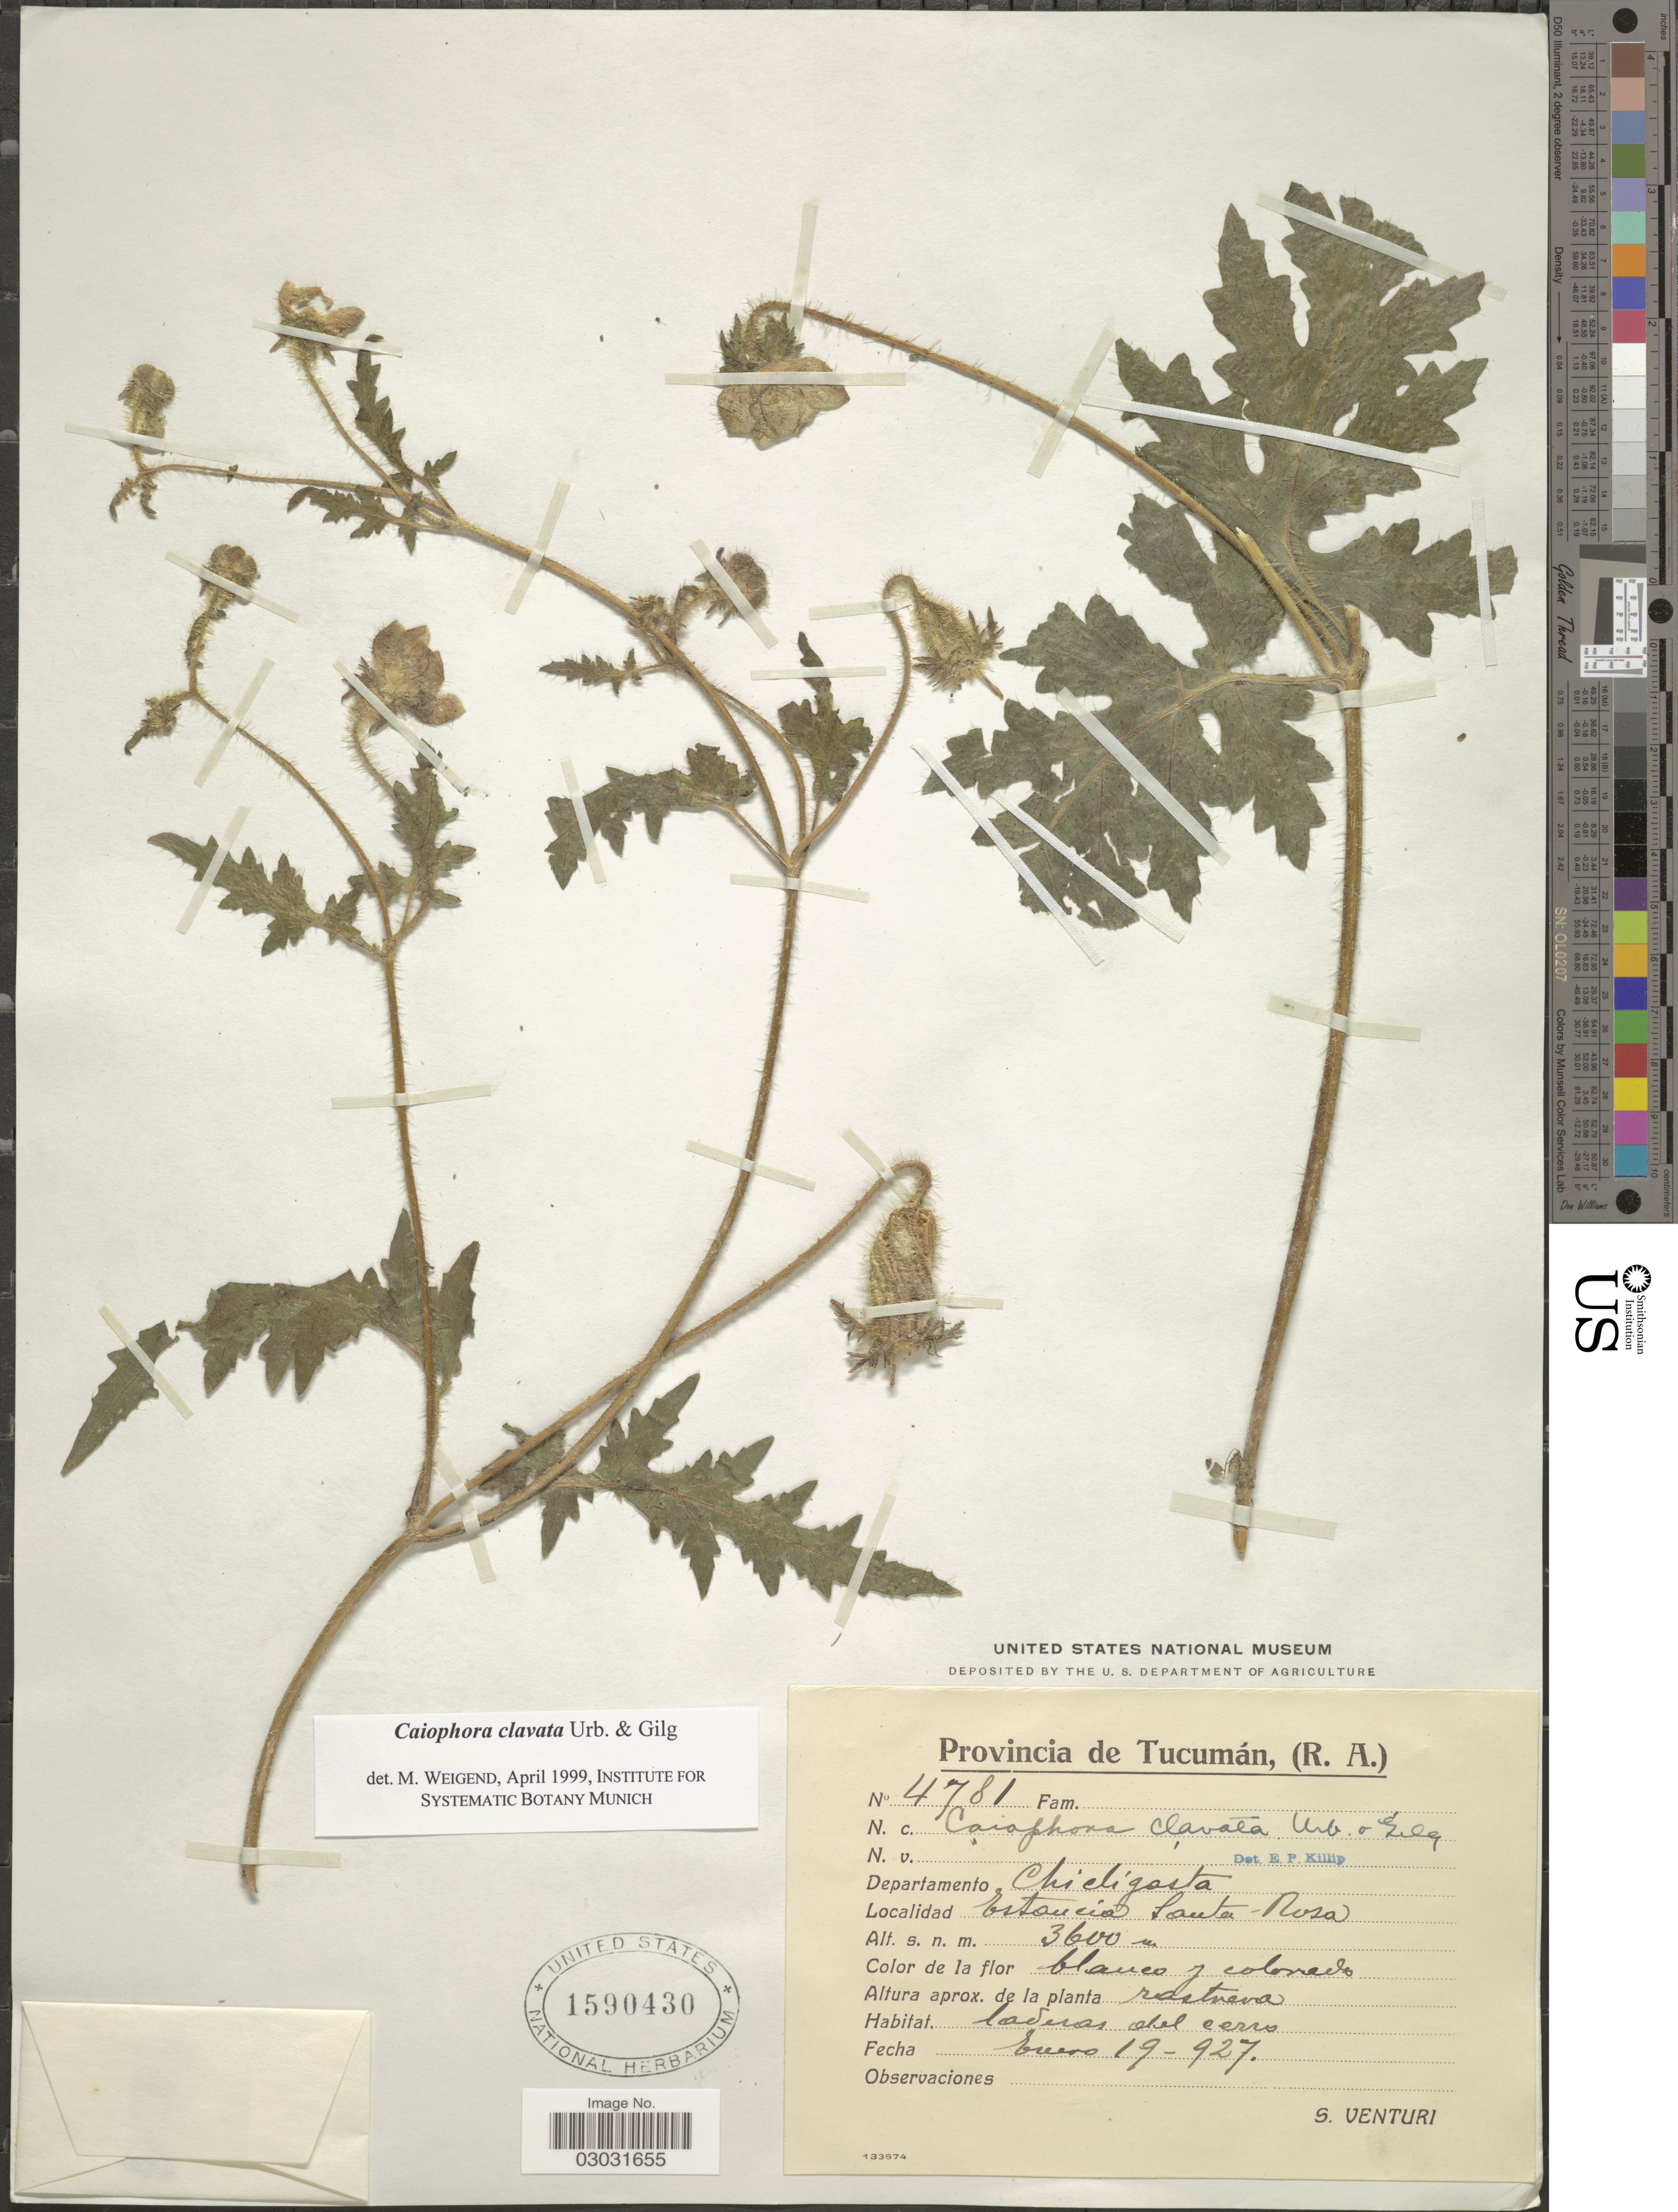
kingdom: Plantae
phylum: Tracheophyta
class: Magnoliopsida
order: Cornales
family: Loasaceae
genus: Caiophora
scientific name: Caiophora clavata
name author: Urb. & Gilg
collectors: S. Venturi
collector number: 4781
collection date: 1927-01-19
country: Argentina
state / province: Tucuman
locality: Departamento Chicligasta, Estancia Santa Rosa.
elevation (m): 3600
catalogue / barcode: US 1590430